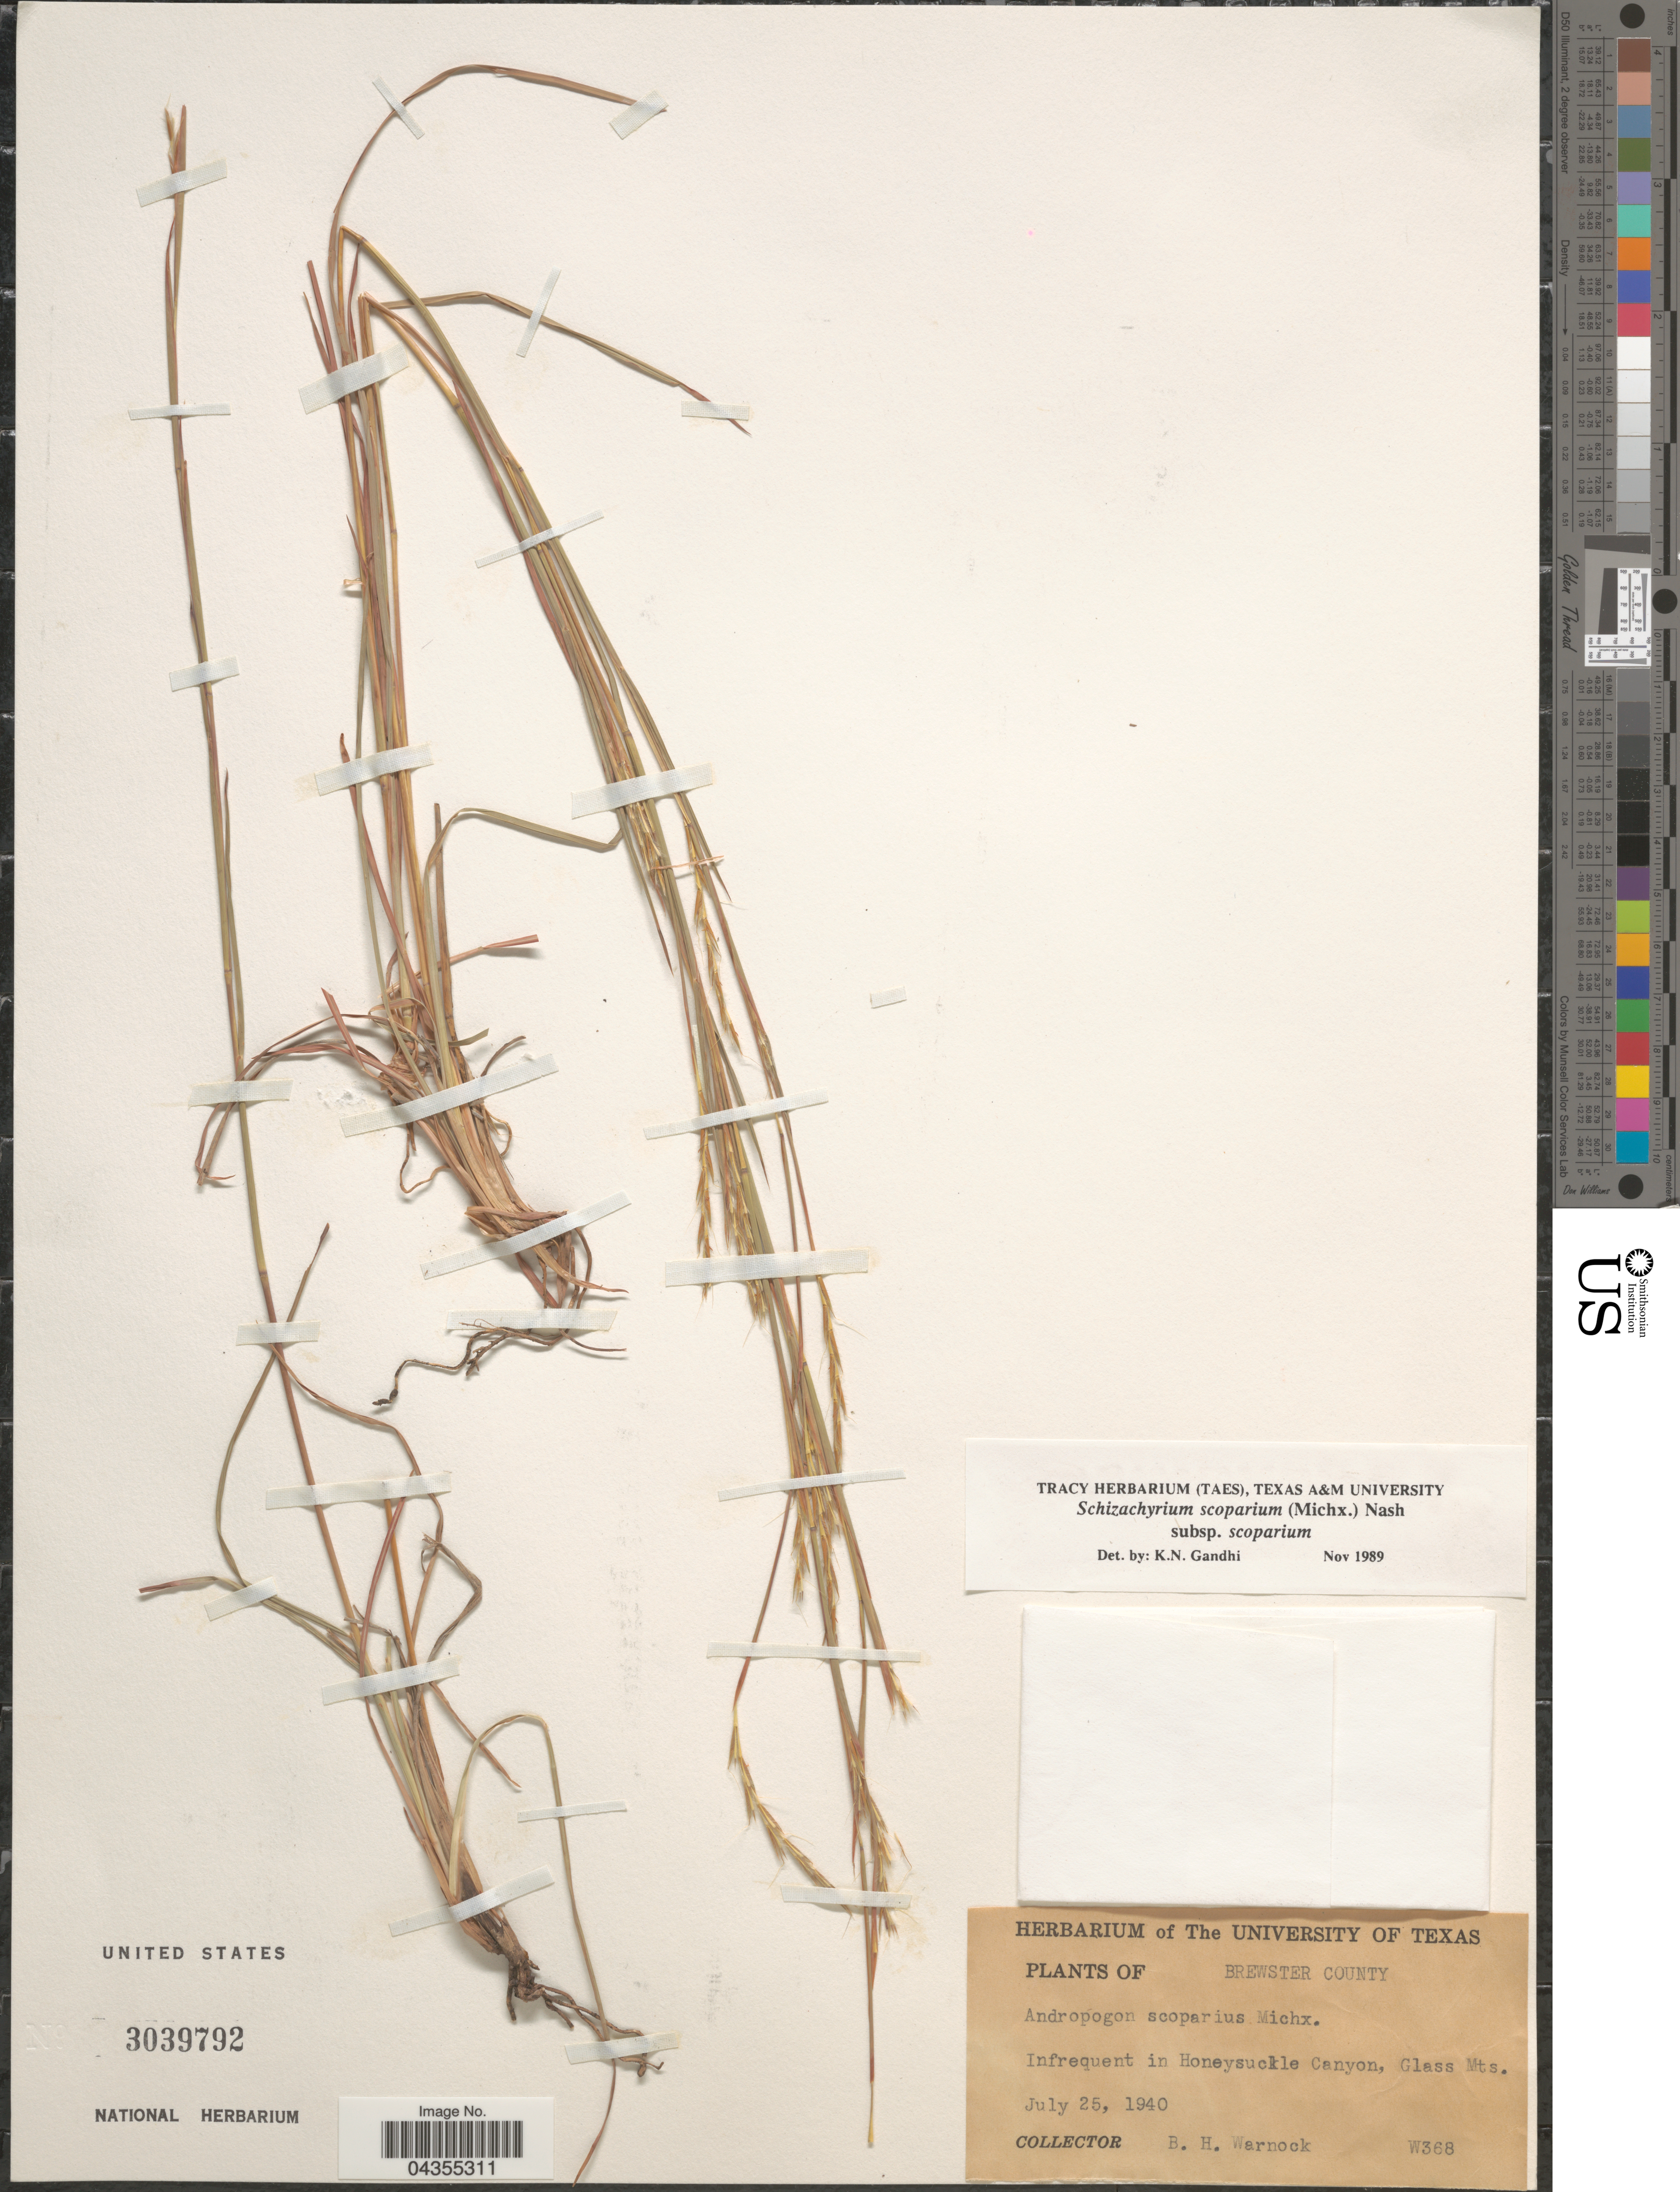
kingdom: Plantae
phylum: Tracheophyta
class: Liliopsida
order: Poales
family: Poaceae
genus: Schizachyrium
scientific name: Schizachyrium scoparium var. scoparium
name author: (Michx.) Nash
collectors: B. H. Warnock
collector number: W368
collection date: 1940-07-25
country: United States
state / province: Texas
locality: Brewster County. In Honeysuckle Canyon, Glass Mts.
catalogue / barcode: US 3039792